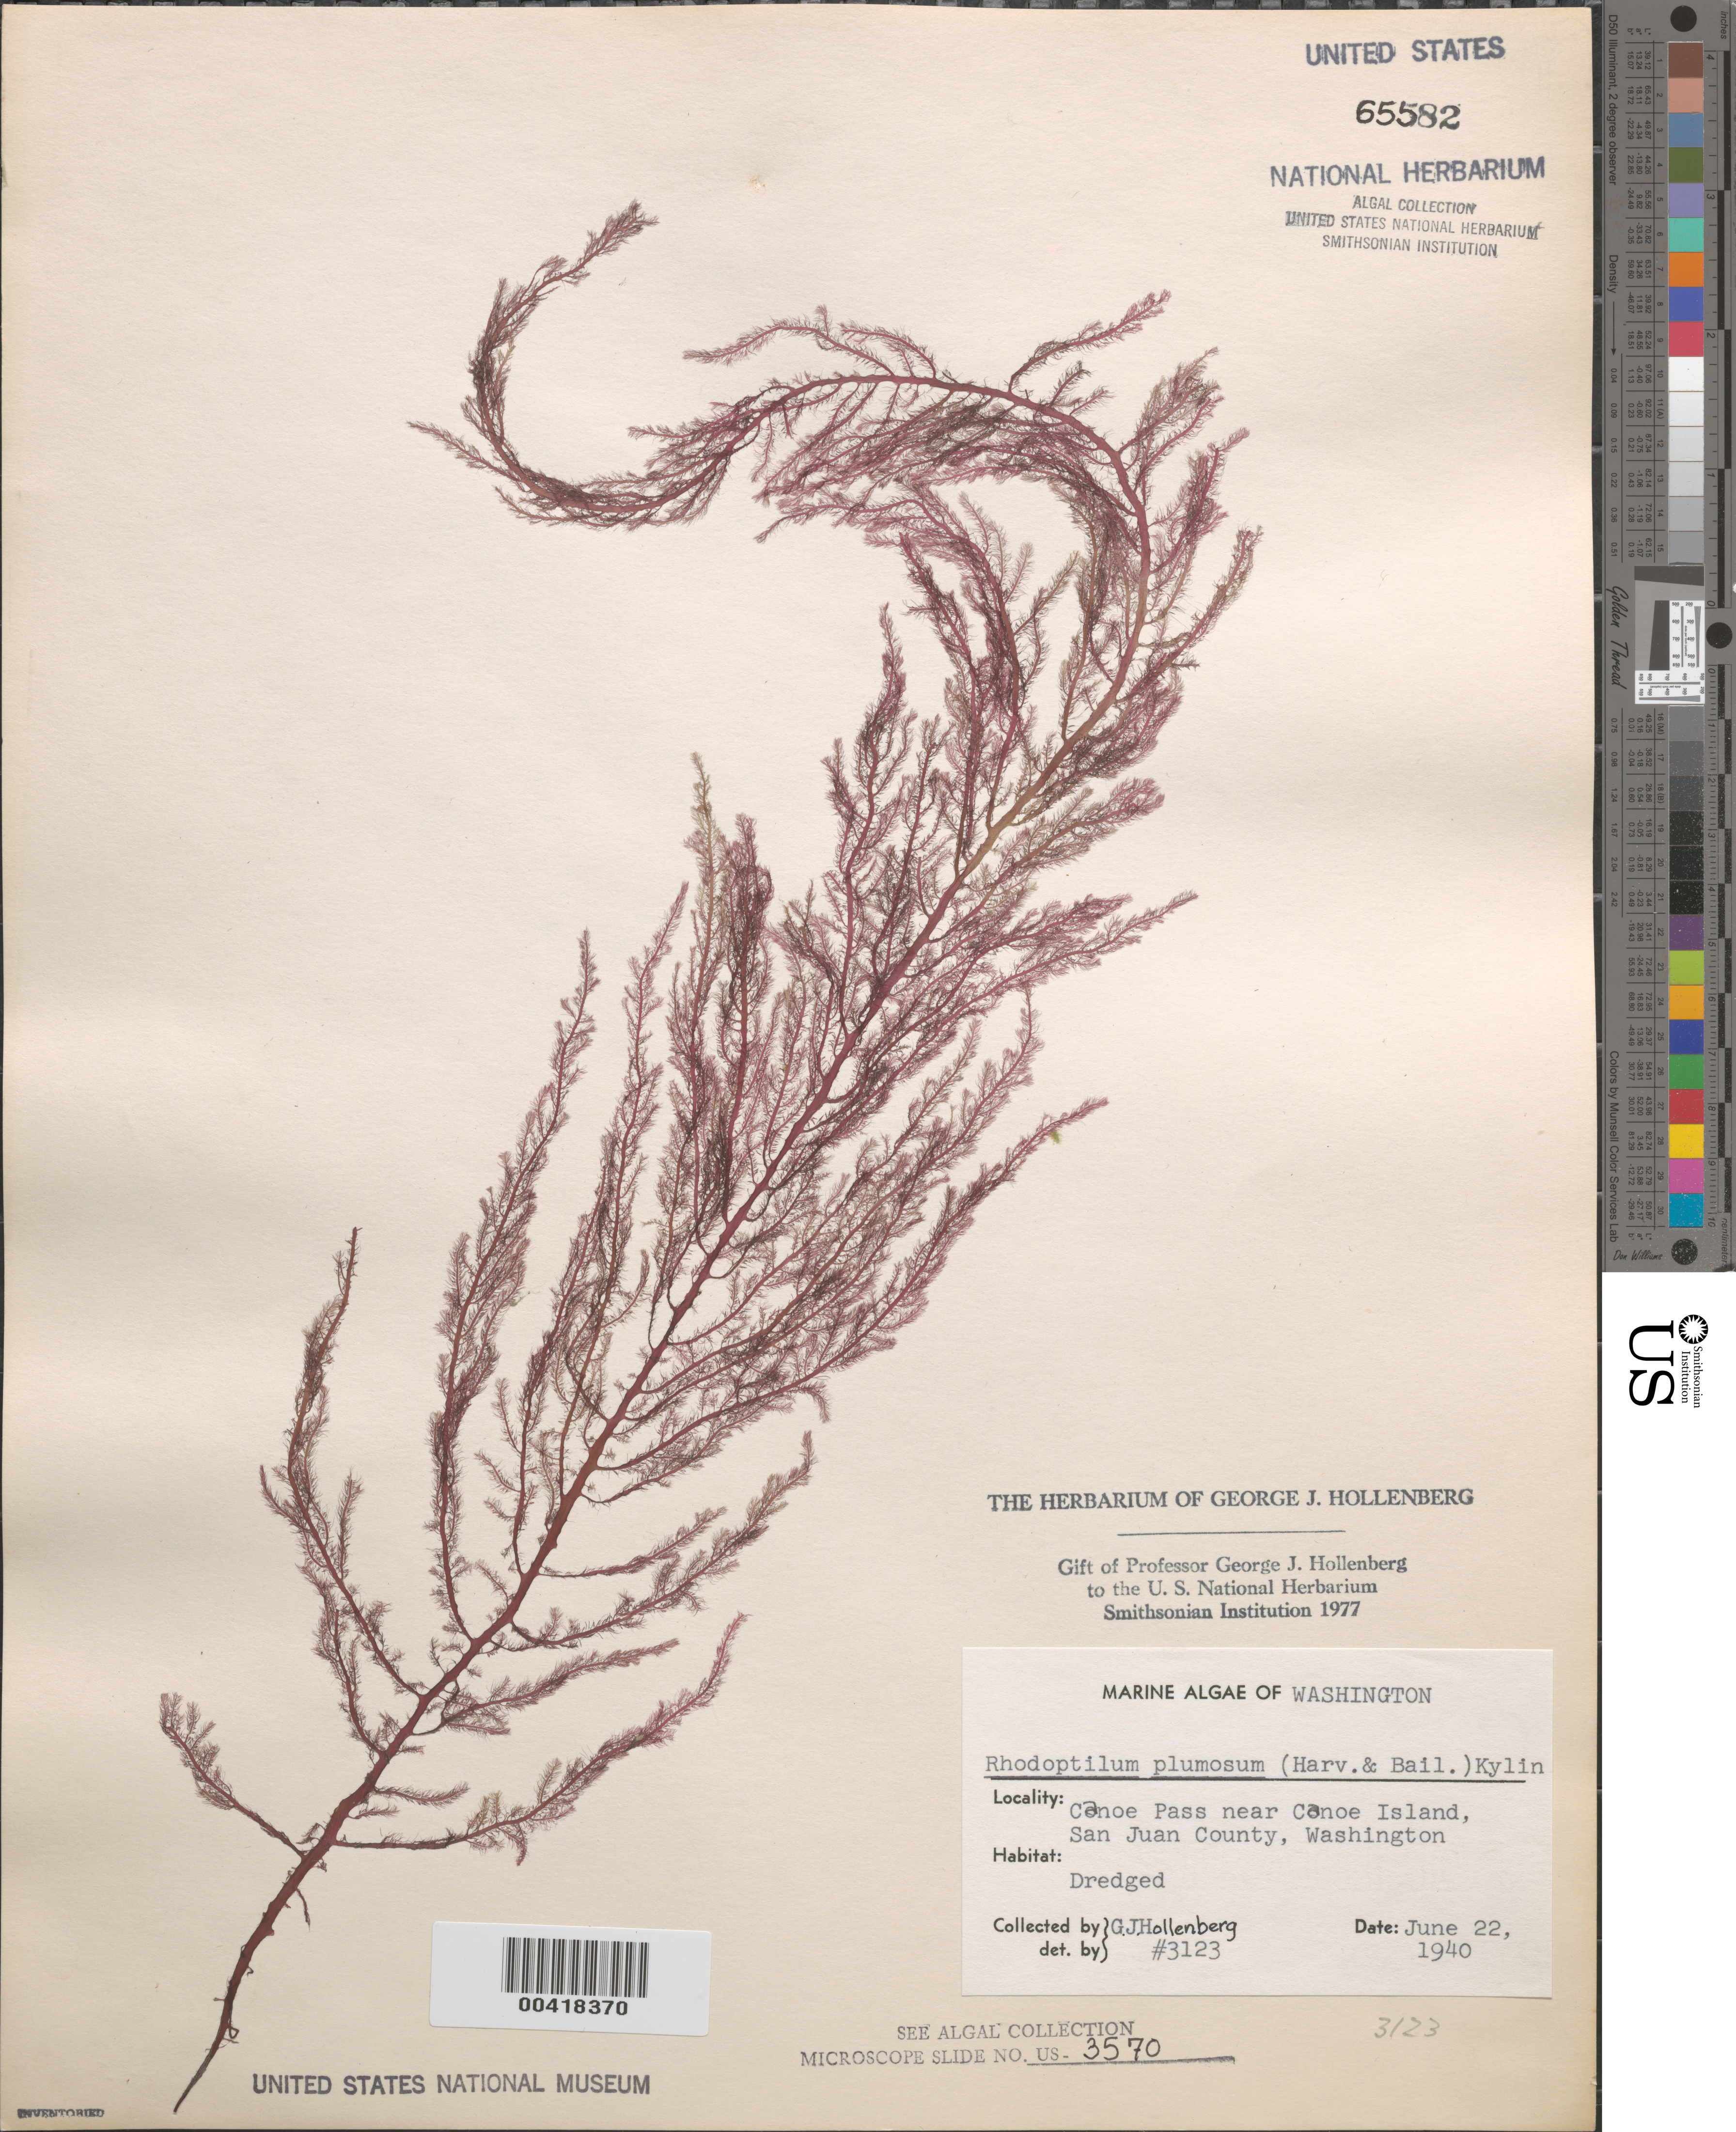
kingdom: Plantae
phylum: Rhodophyta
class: Florideophyceae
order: Ceramiales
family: Dasyaceae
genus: Rhodoptilum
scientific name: Rhodoptilum plumosum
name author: (Harv. & Bail.) Kylin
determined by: Hollenberg, George J.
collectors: G. Hollenberg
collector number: GJH 3123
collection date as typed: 22 Jun 1940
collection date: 1940-06-22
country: United States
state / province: Washington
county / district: San Juan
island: San Juan Islands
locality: Canoe Pass near Canoe Island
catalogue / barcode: US 65582